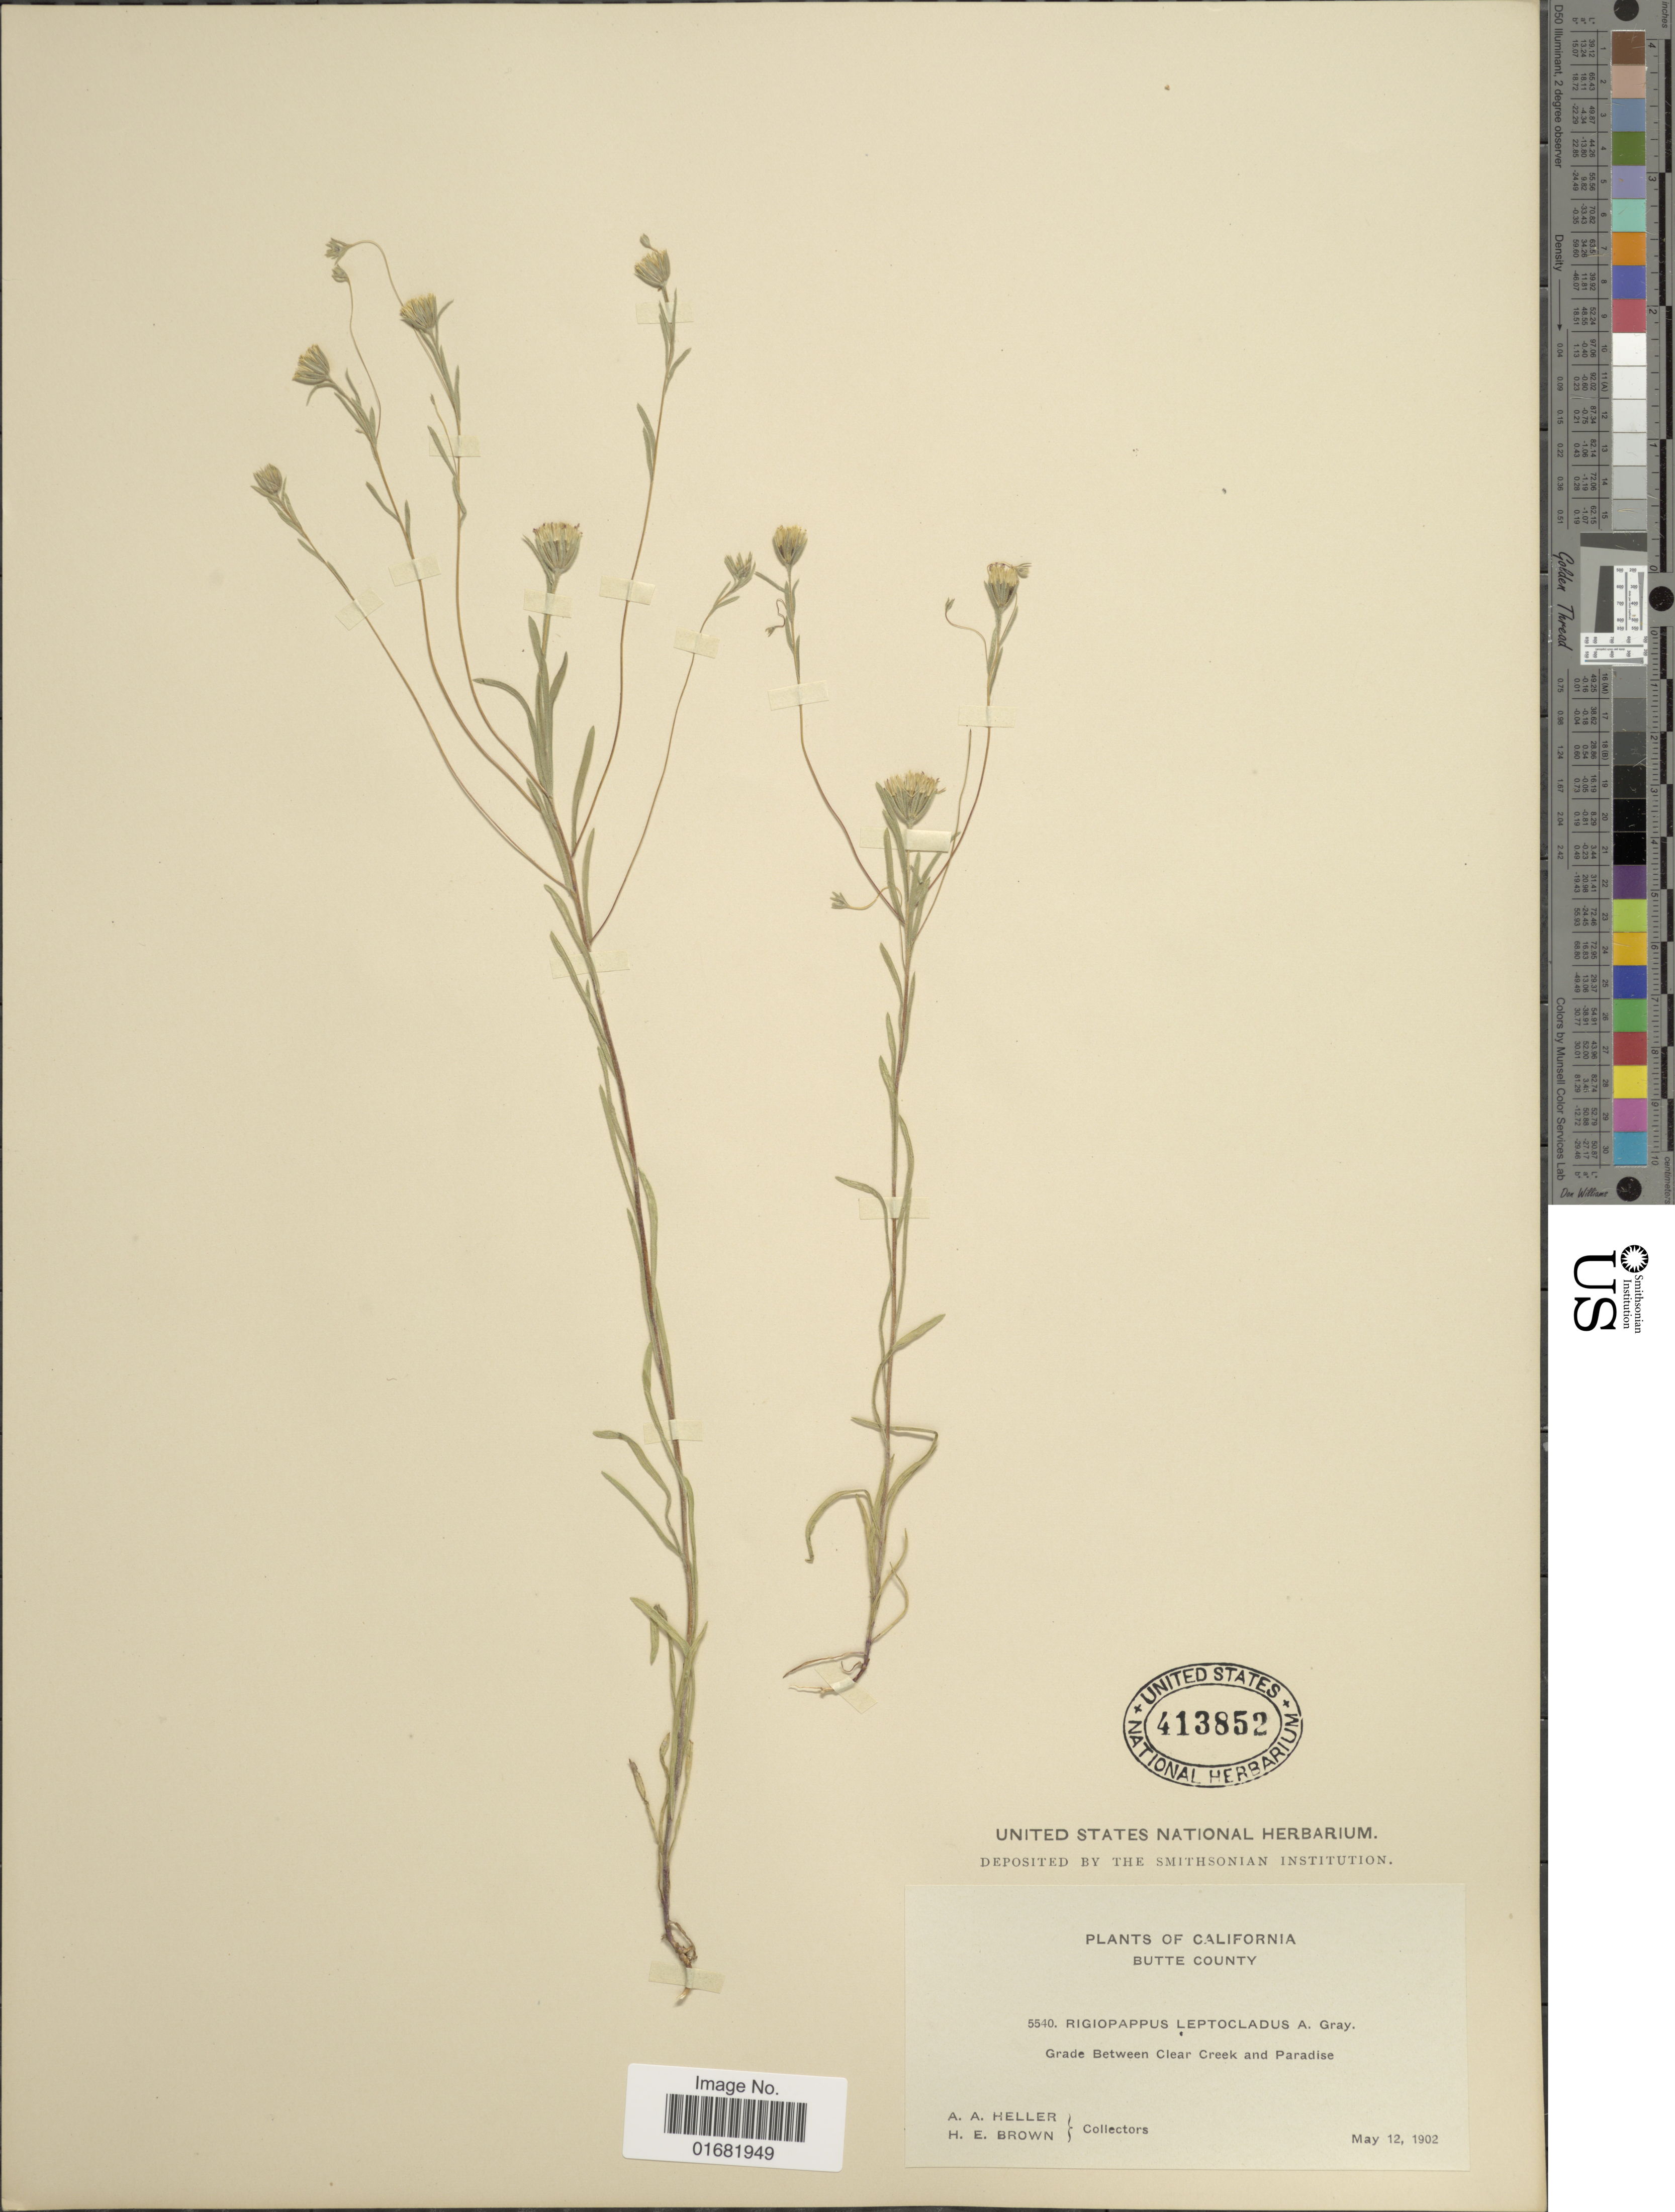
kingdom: Plantae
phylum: Tracheophyta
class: Magnoliopsida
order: Asterales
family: Asteraceae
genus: Rigiopappus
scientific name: Rigiopappus leptocladus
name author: A. Gray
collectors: A. A. Heller & H. E. Brown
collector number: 5540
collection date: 1902-05-12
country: United States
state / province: California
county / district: Butte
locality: Butte County. Grade between Clear Creek and Paradise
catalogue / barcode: US 413852